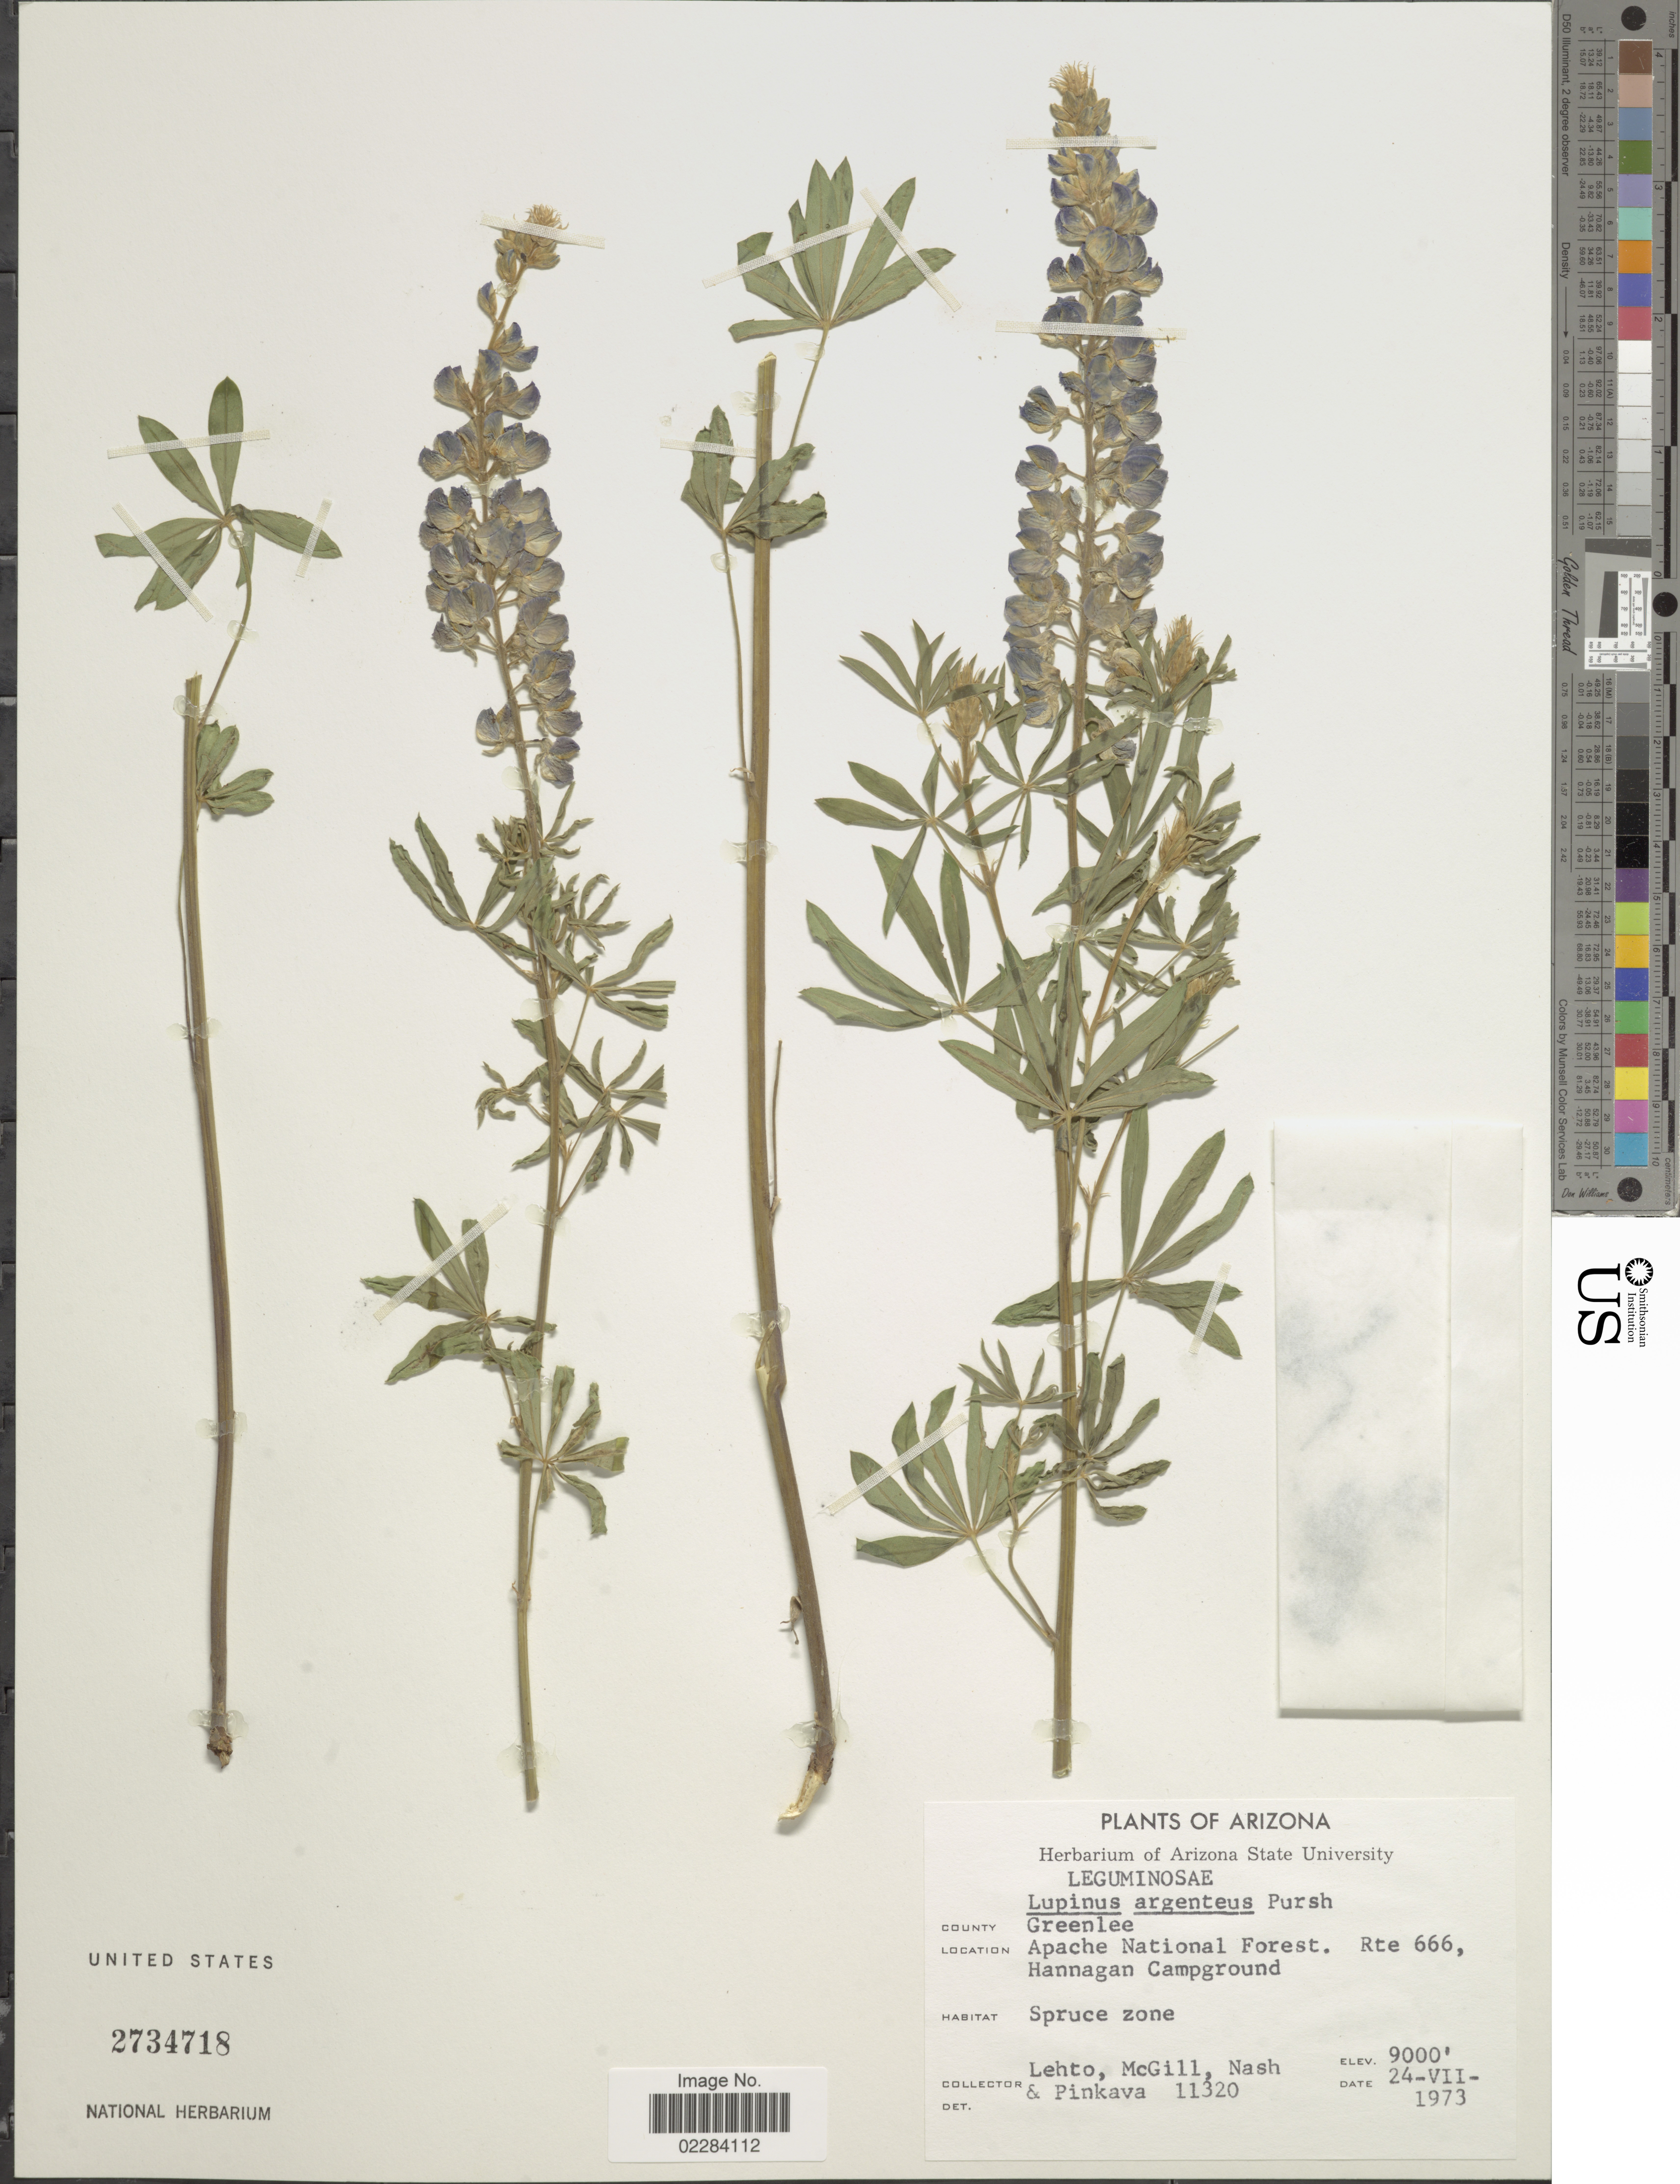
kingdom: Plantae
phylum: Tracheophyta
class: Magnoliopsida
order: Fabales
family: Fabaceae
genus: Lupinus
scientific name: Lupinus argenteus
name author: Pursh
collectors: -. Lehto, -. McGill, -- Nash & -. Pinkava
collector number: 11320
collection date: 1973-07-24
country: United States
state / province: Arizona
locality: Apache National Forest. Rt. 666, Hannagan Campground.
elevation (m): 2743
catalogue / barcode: US 2734718